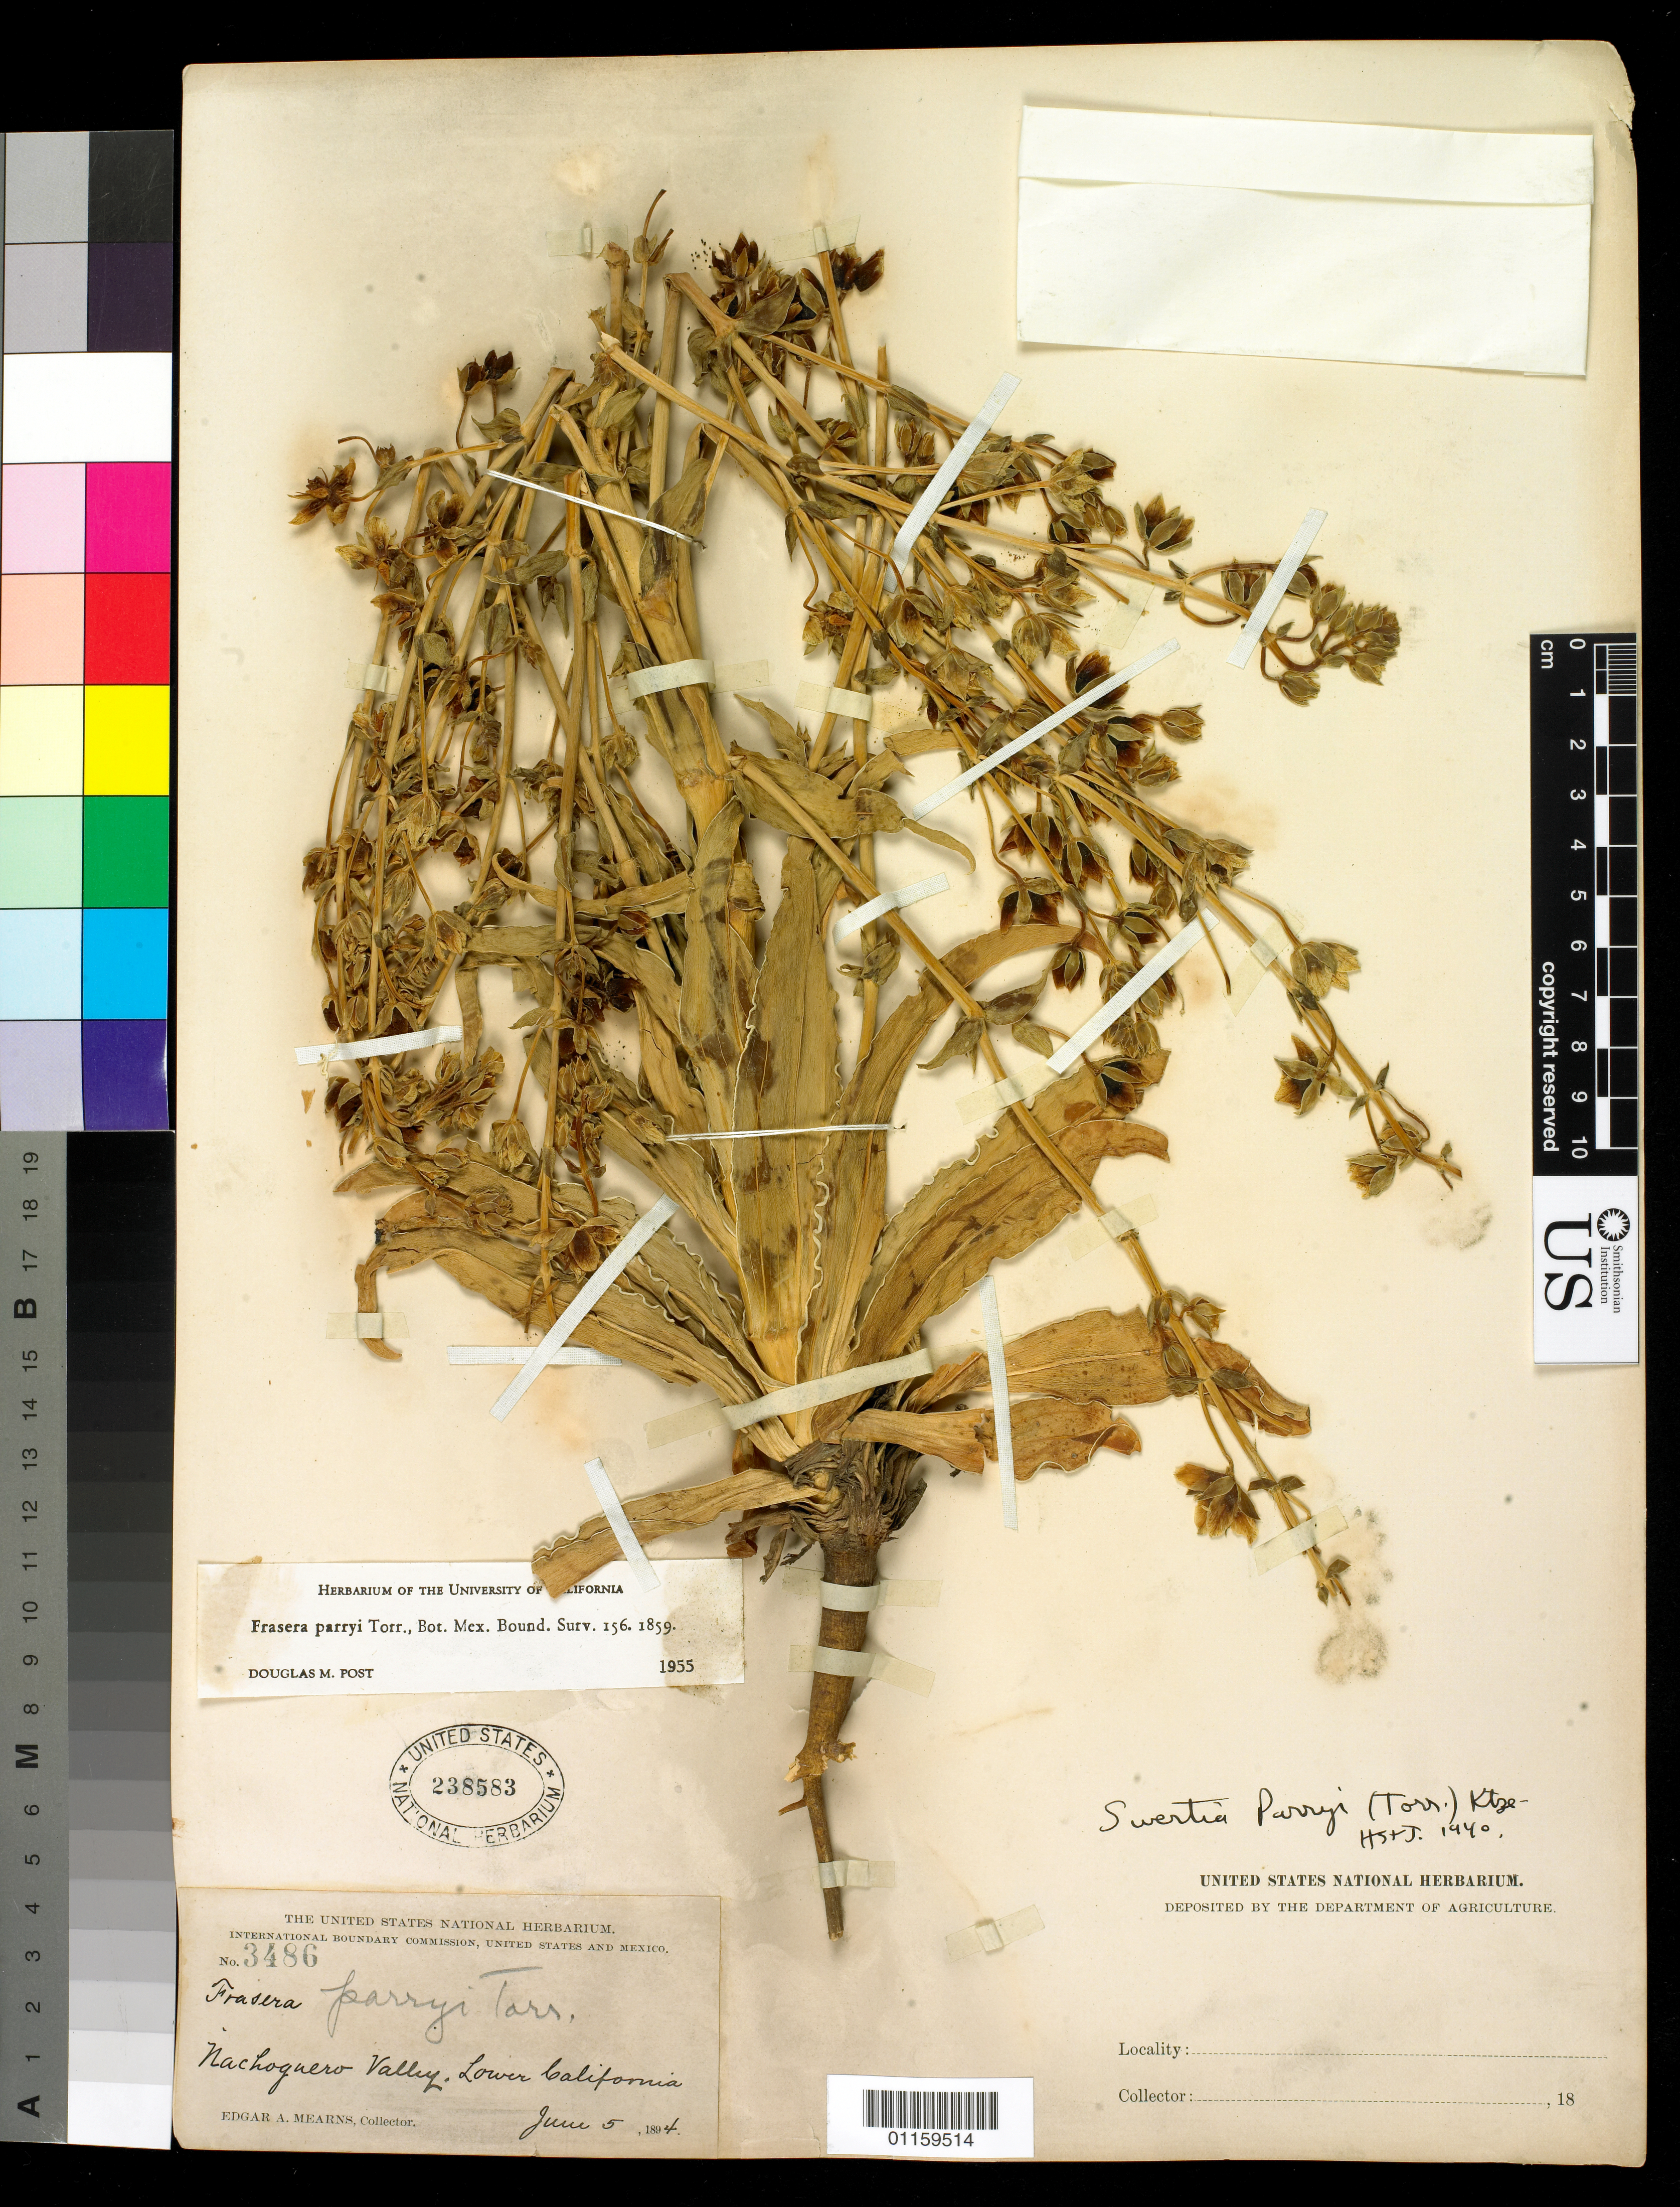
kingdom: Plantae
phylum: Tracheophyta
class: Magnoliopsida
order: Gentianales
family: Gentianaceae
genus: Swertia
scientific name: Swertia parryi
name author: (Torr.) Kuntze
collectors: E. A. Mearns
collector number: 3486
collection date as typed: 5 Jun 1894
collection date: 1894-06-05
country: United States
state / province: California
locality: Nachognero Valley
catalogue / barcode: US 238583